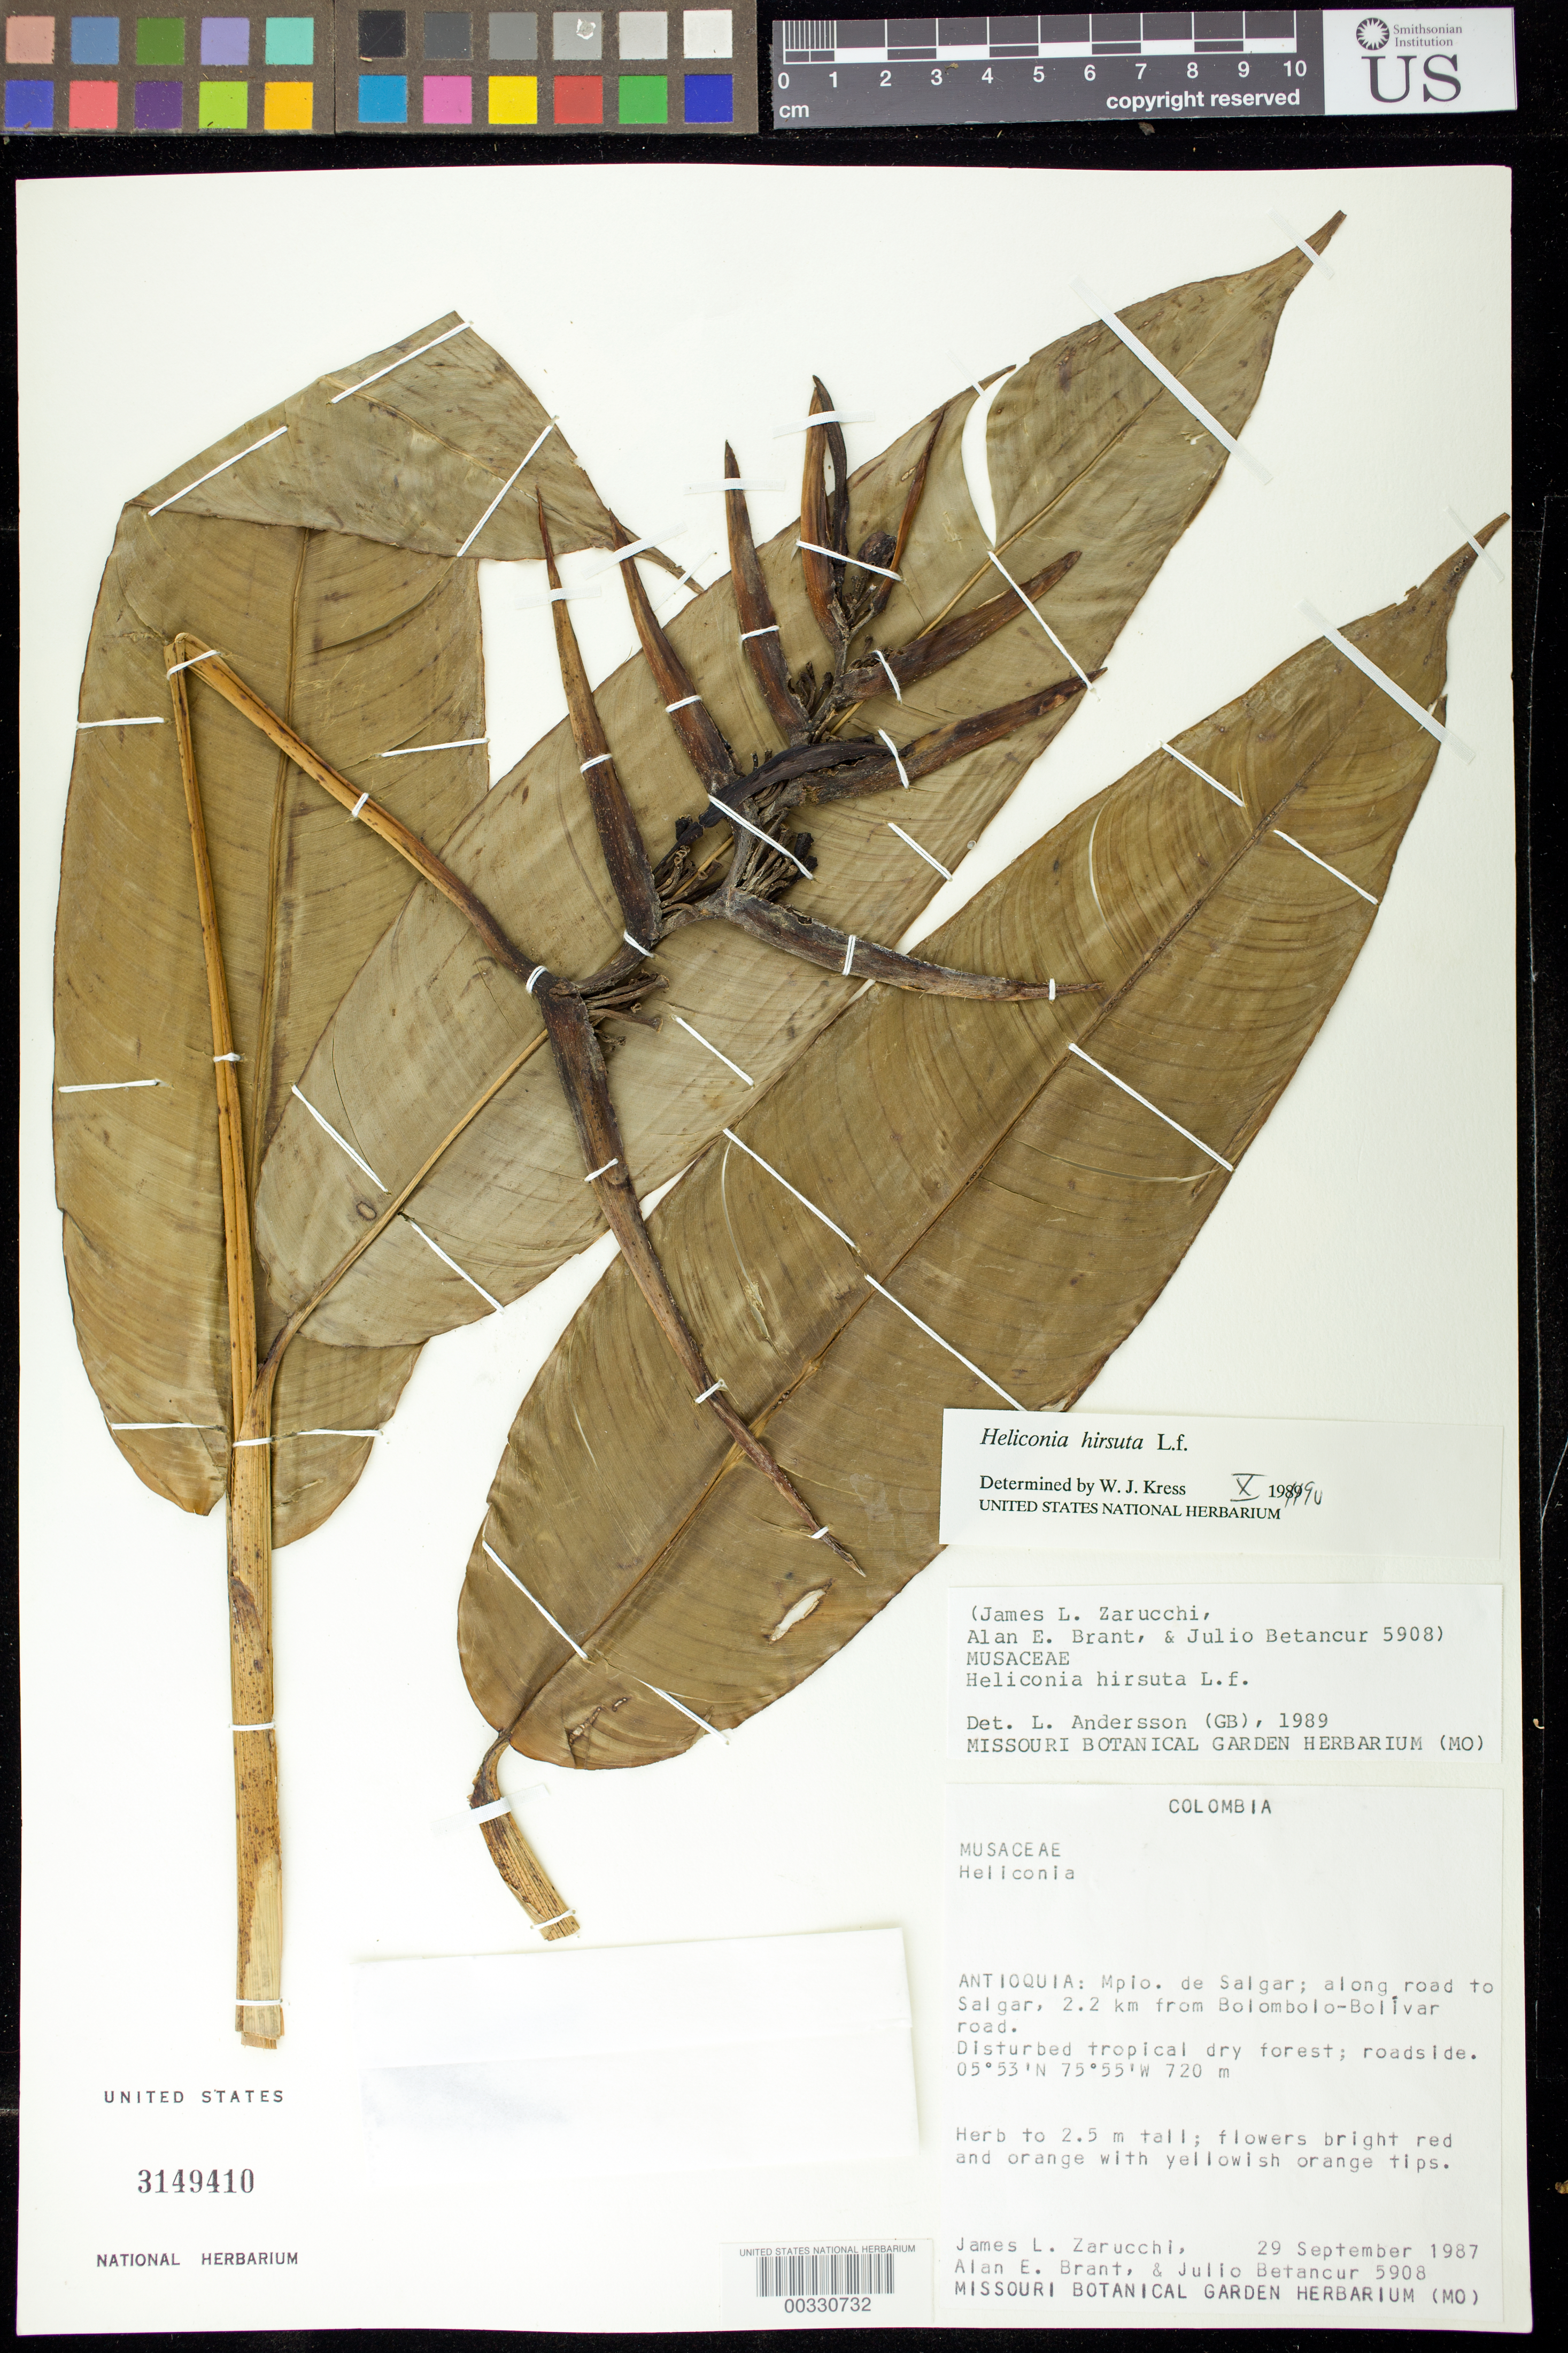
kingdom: Plantae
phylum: Tracheophyta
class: Liliopsida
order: Zingiberales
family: Heliconiaceae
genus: Heliconia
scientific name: Heliconia hirsuta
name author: L. f.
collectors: J. L. Zarucchi, A. Brant & J. C. Betancur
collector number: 5908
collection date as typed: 29 Sep 1987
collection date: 1987-09-29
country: Colombia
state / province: Antioquia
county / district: Salgar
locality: Mun of Salgar, along road to Salgar, 2.2 km from Bolombolo-Bolivar road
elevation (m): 720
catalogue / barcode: US 3149410